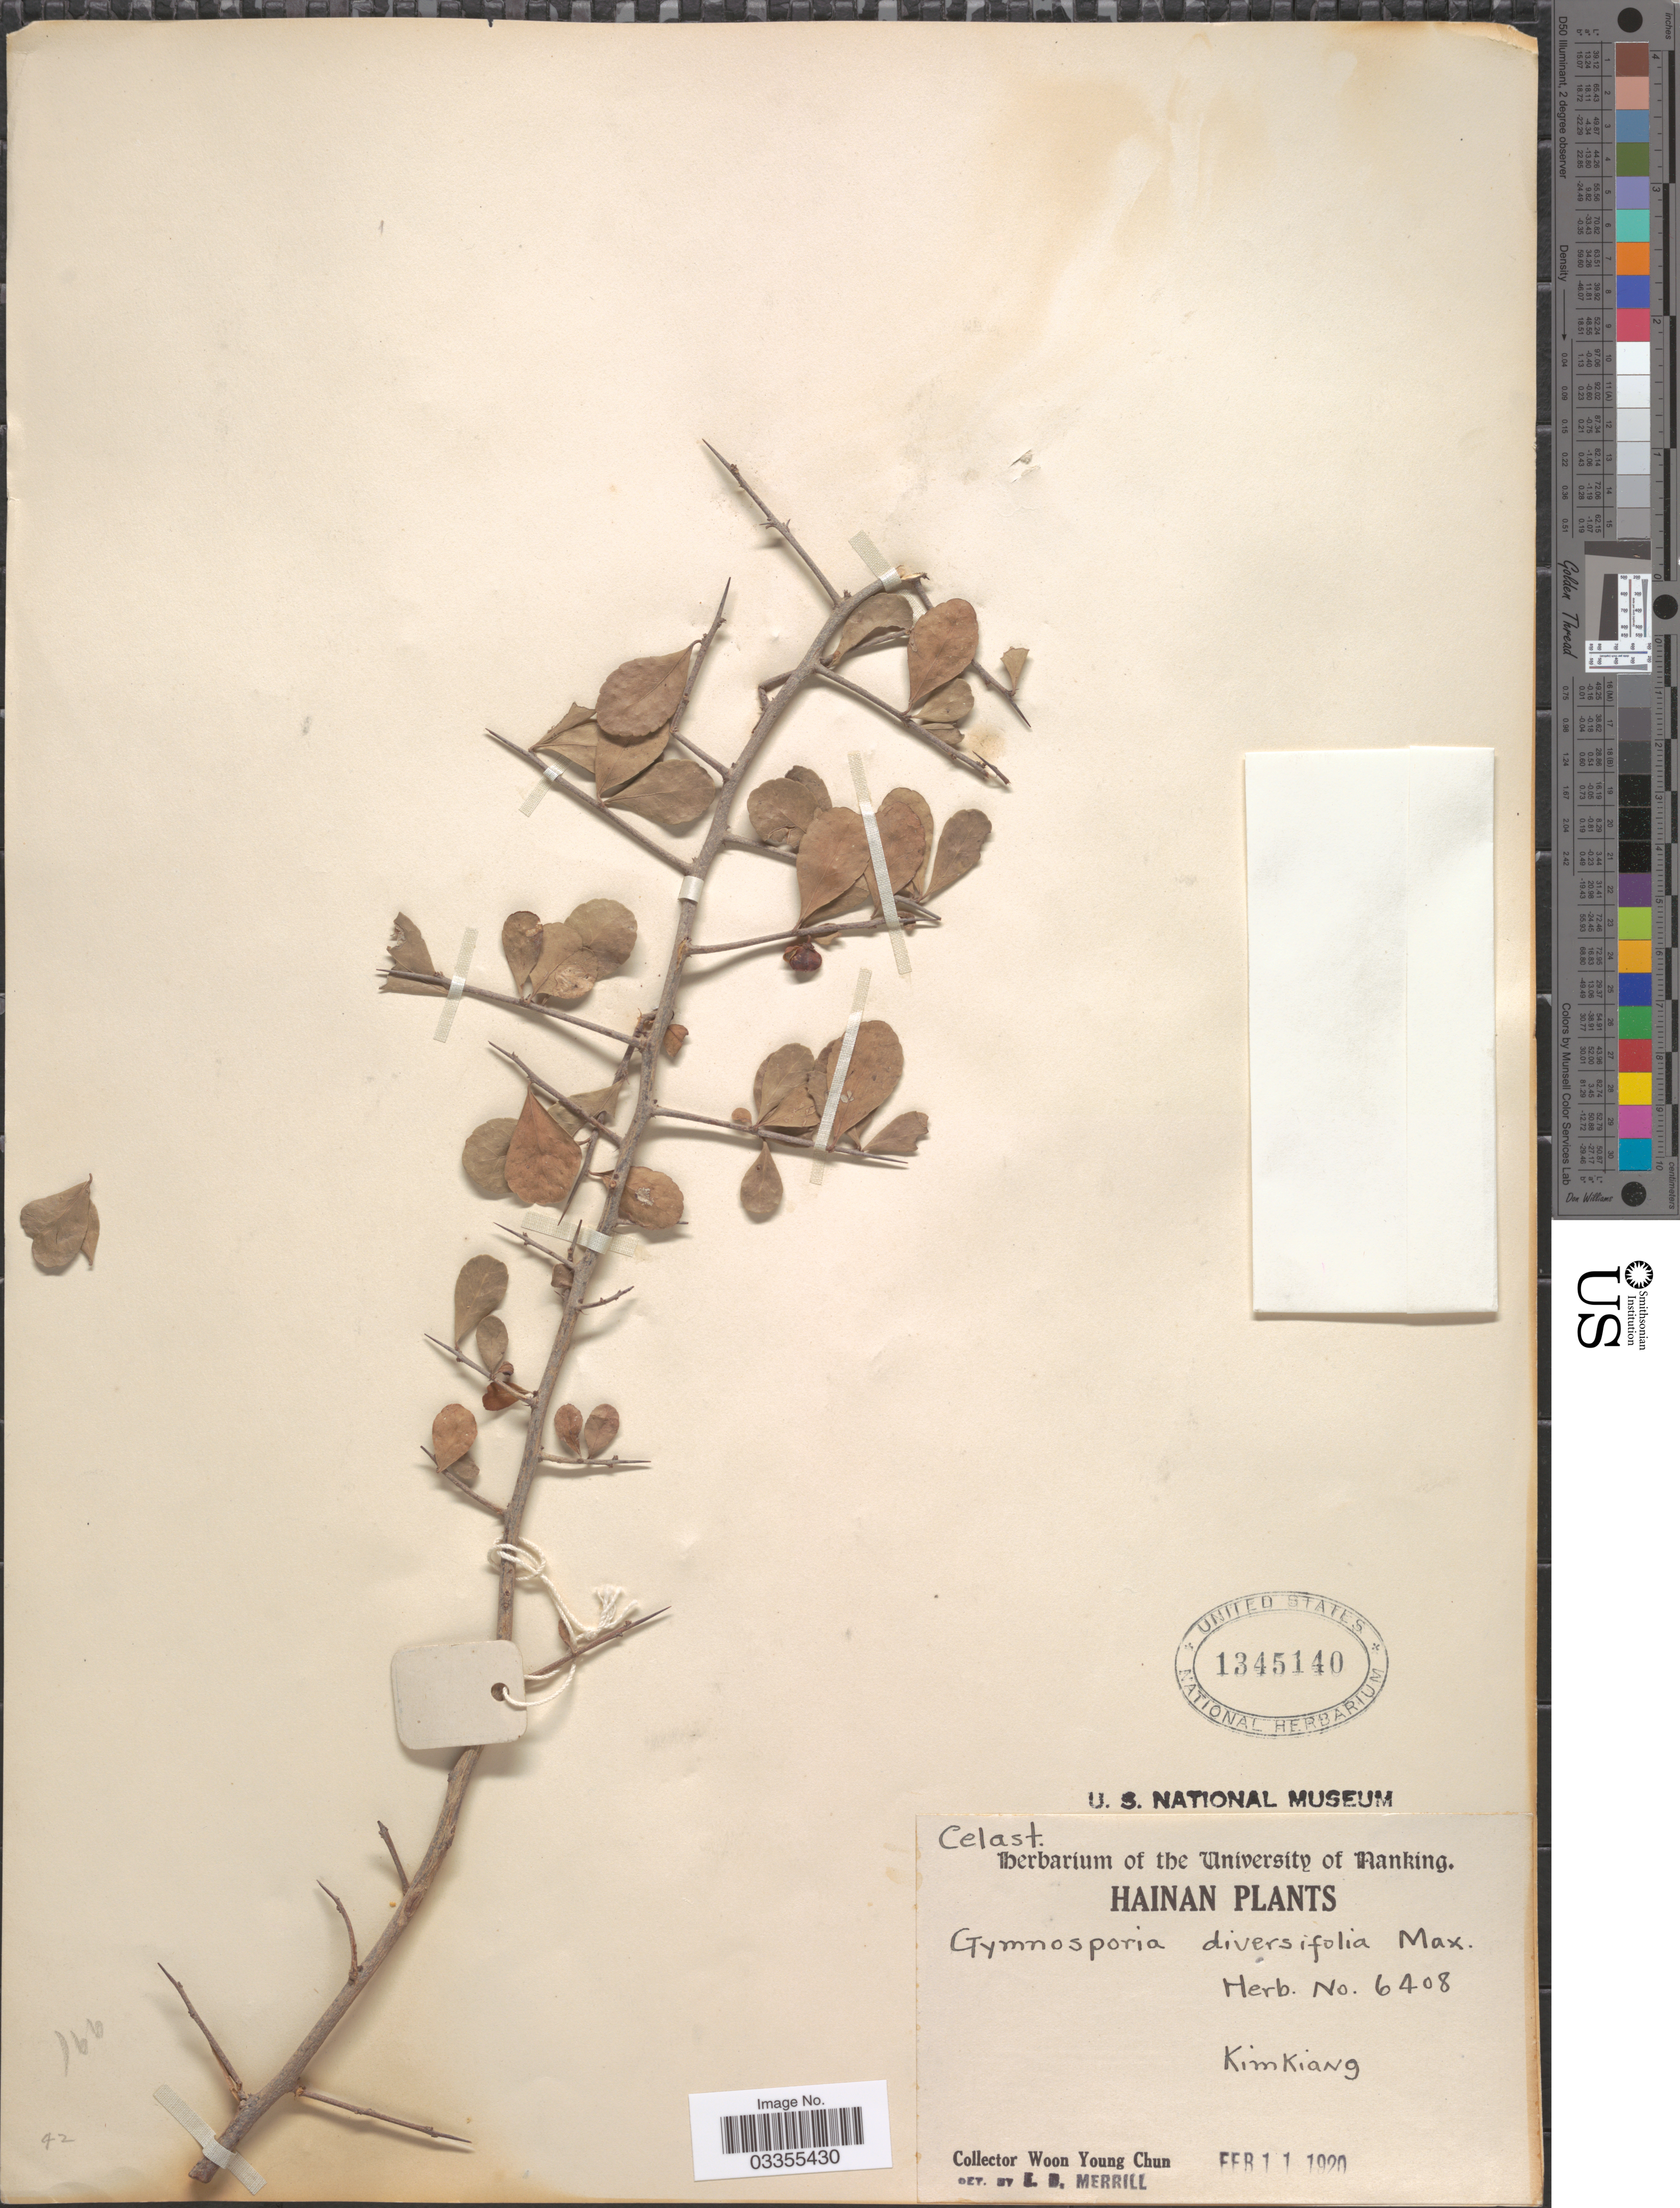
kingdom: Plantae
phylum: Tracheophyta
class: Magnoliopsida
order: Celastrales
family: Celastraceae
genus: Gymnosporia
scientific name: Gymnosporia diversifolia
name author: Maxim.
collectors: W. Y. Chun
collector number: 6408?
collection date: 1920-02-11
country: China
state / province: Hainan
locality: Kim Kiang.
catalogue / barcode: US 1345140